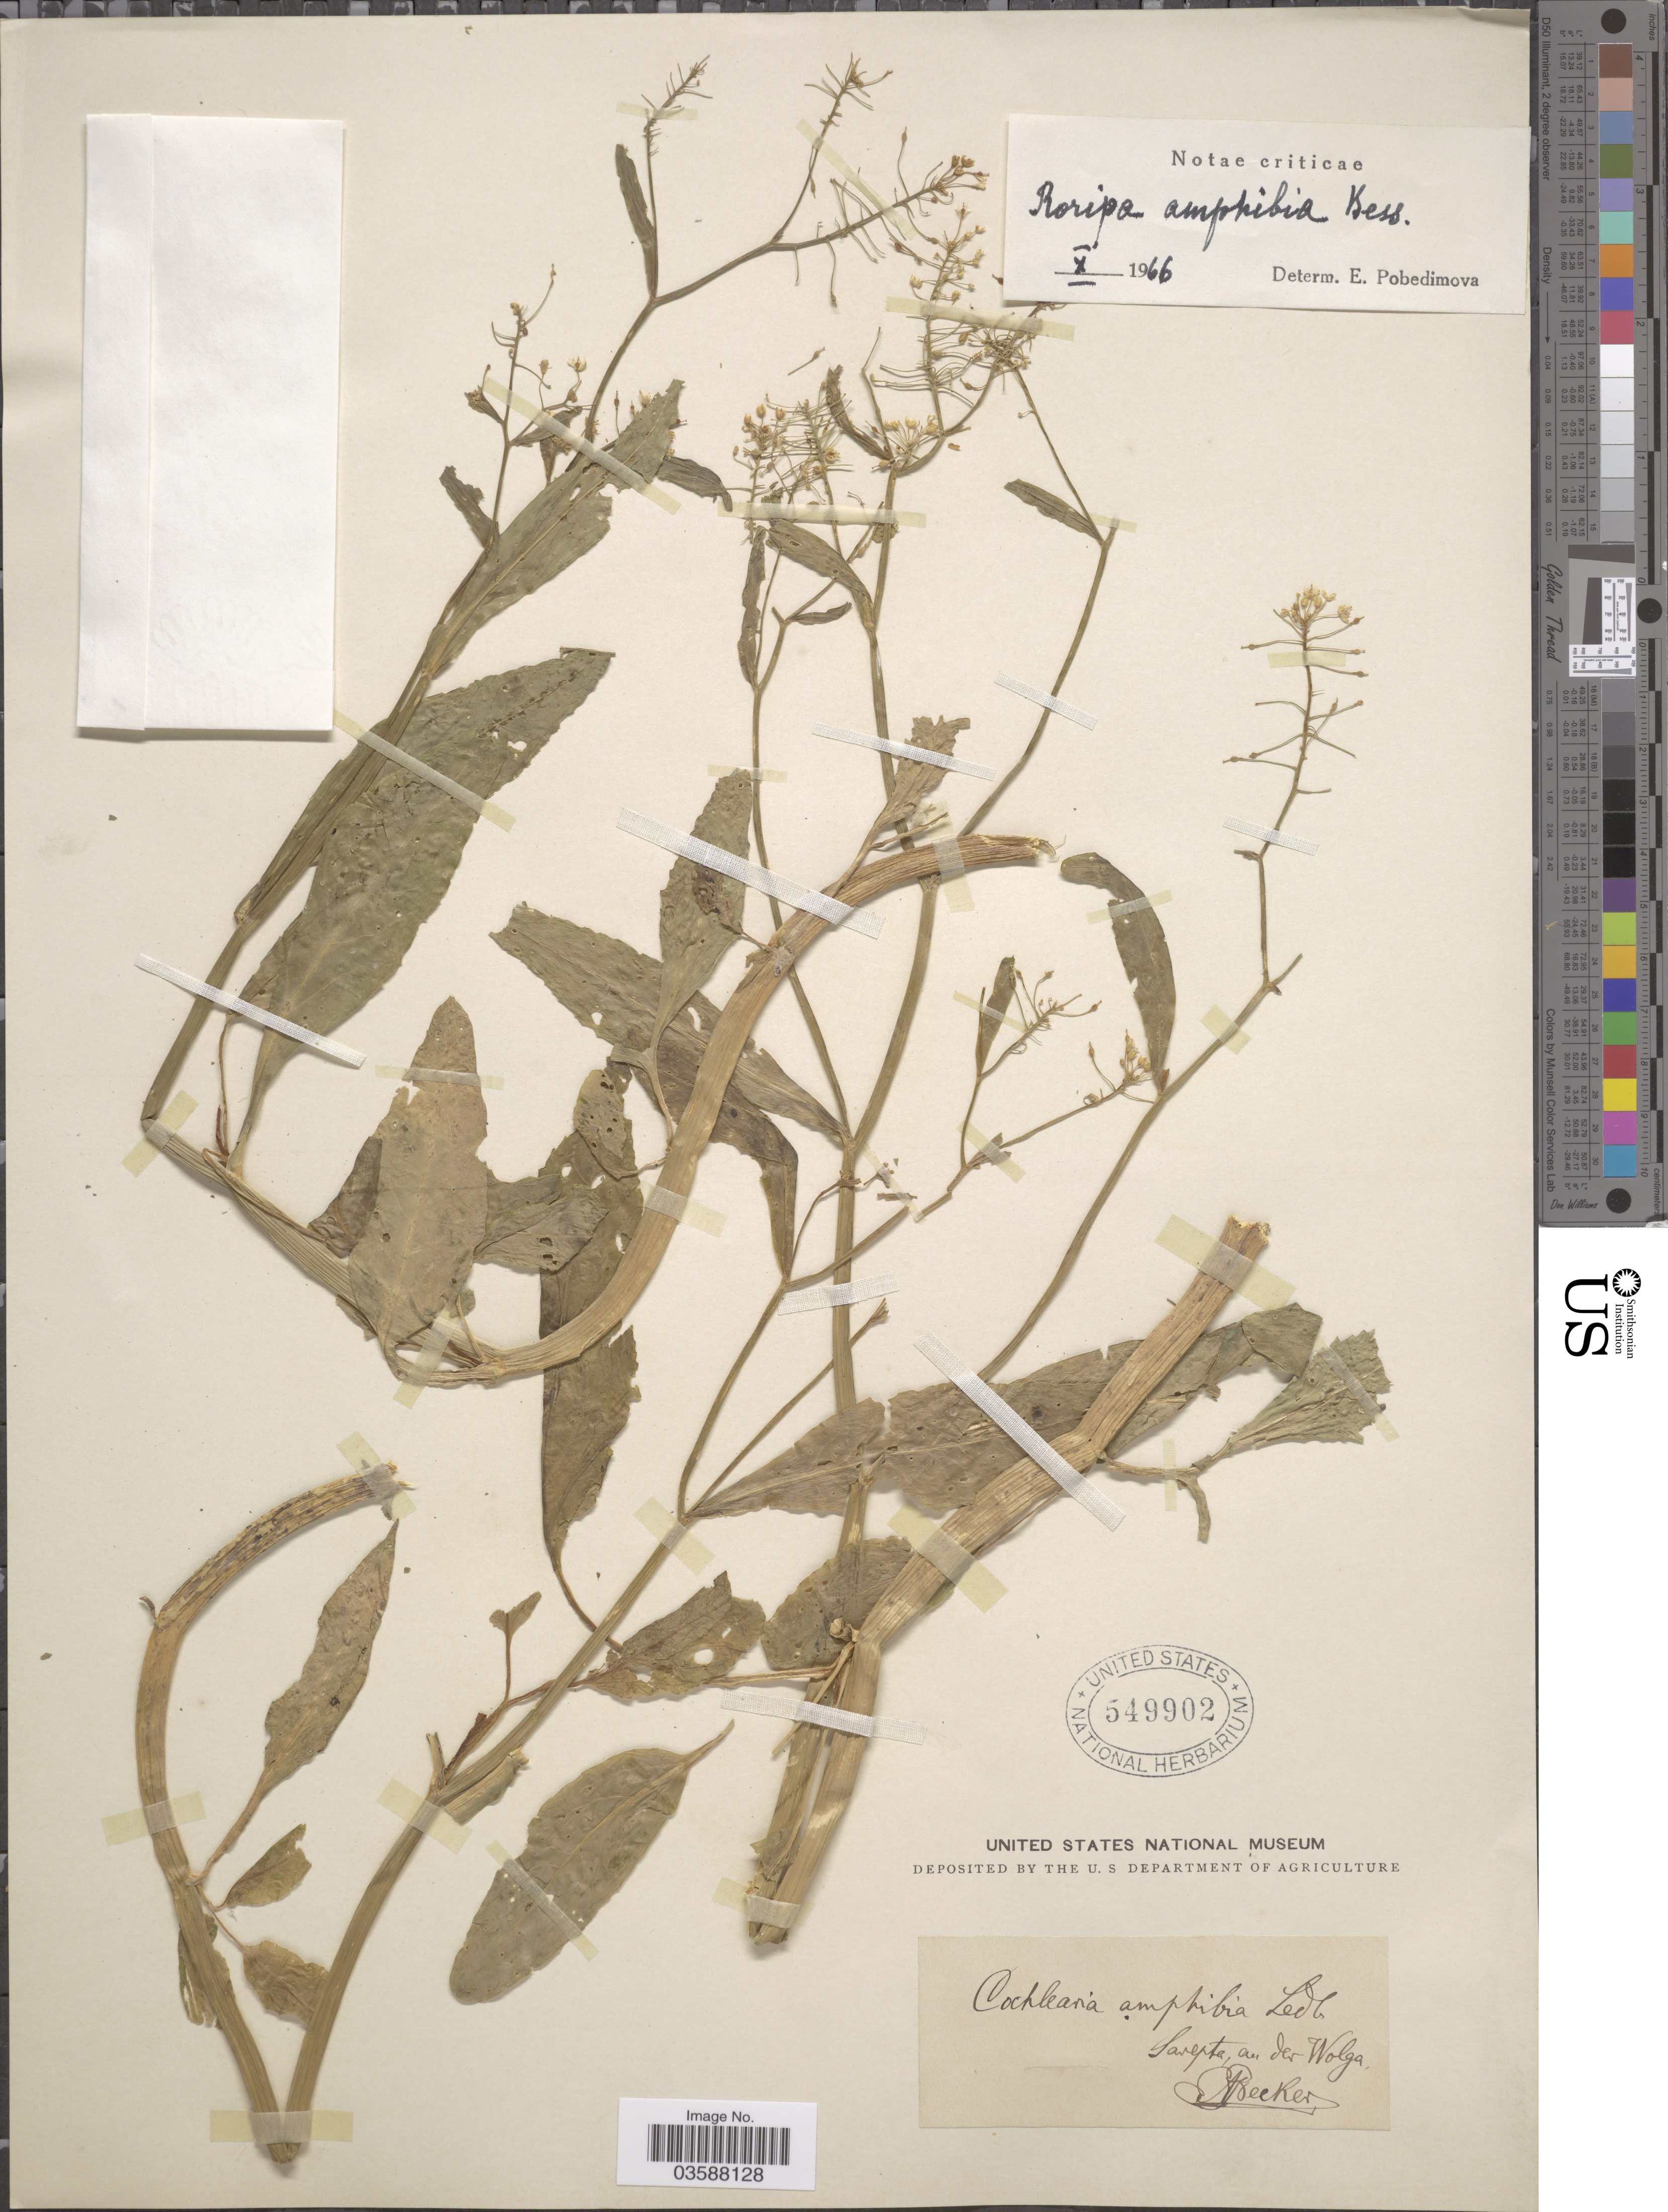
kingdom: Plantae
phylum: Tracheophyta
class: Magnoliopsida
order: Brassicales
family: Brassicaceae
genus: Rorippa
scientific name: Rorippa amphibia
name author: (L.) Besser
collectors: A. Becker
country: Russian Federation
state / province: Volgograd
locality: Sarepta, an der Wolga.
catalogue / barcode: US 549902